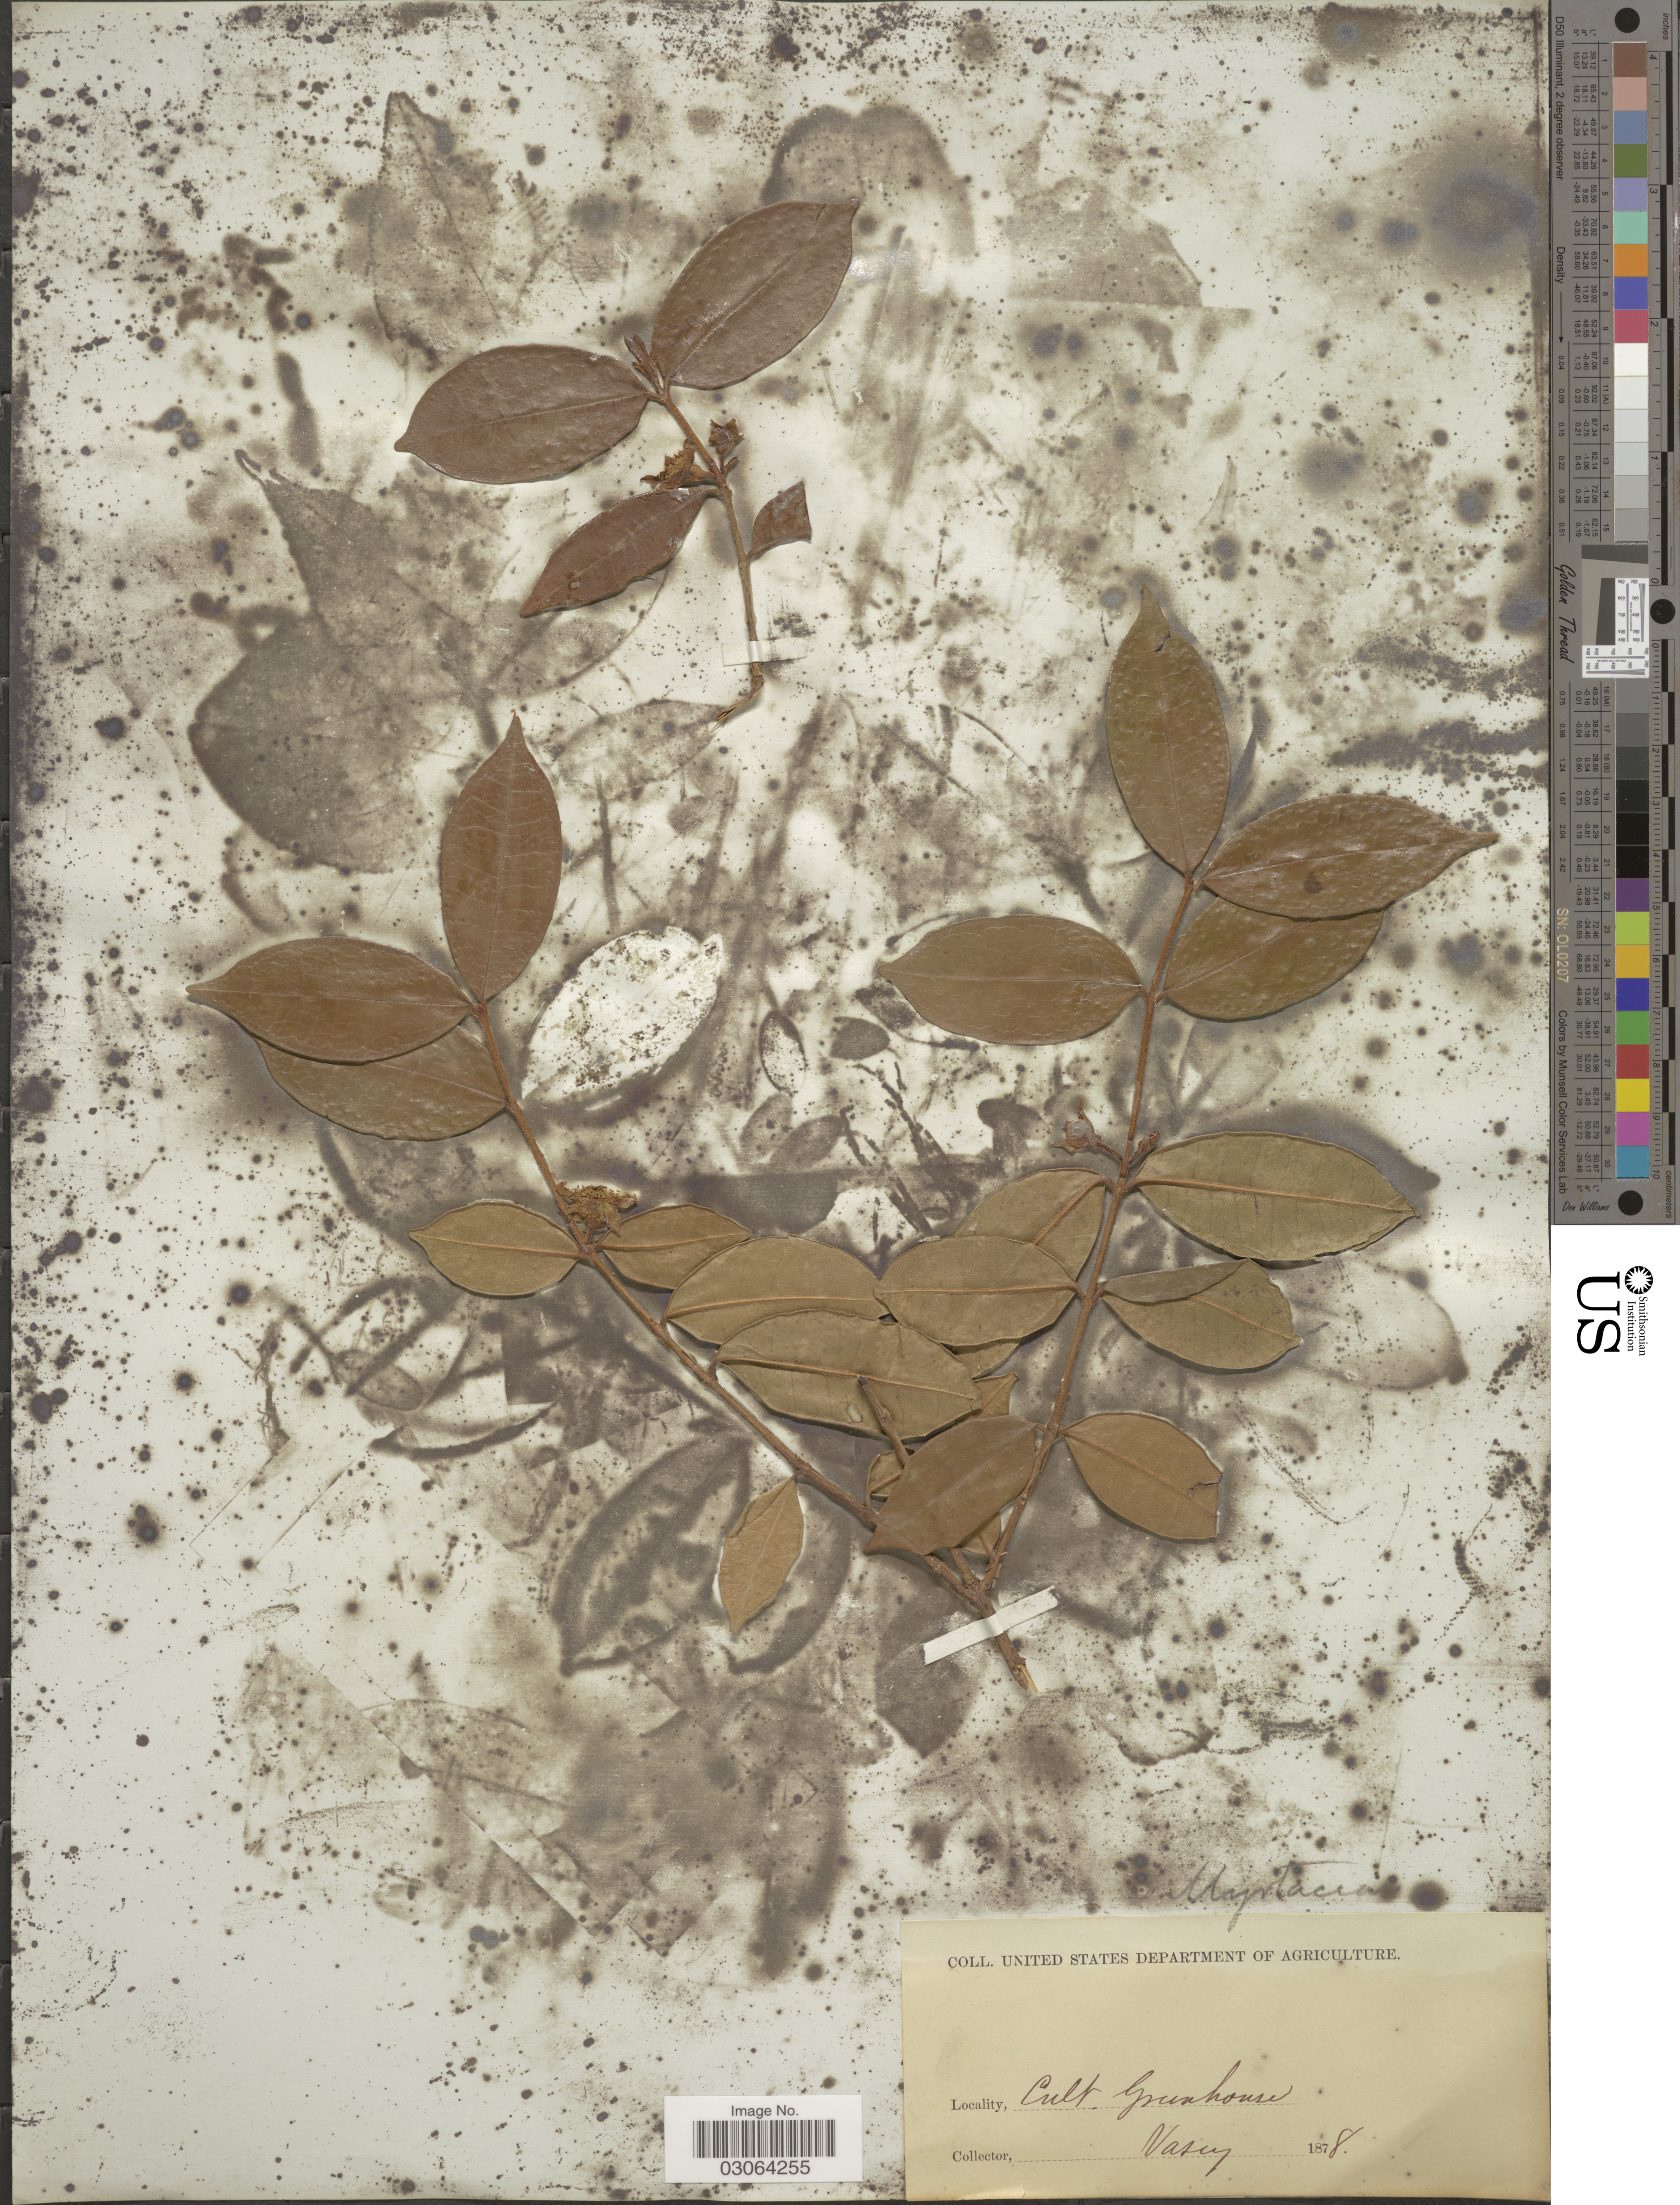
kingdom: Plantae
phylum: Tracheophyta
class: Magnoliopsida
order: Myrtales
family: Myrtaceae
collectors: Vasey, --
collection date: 1878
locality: Cult. Greenhouse.